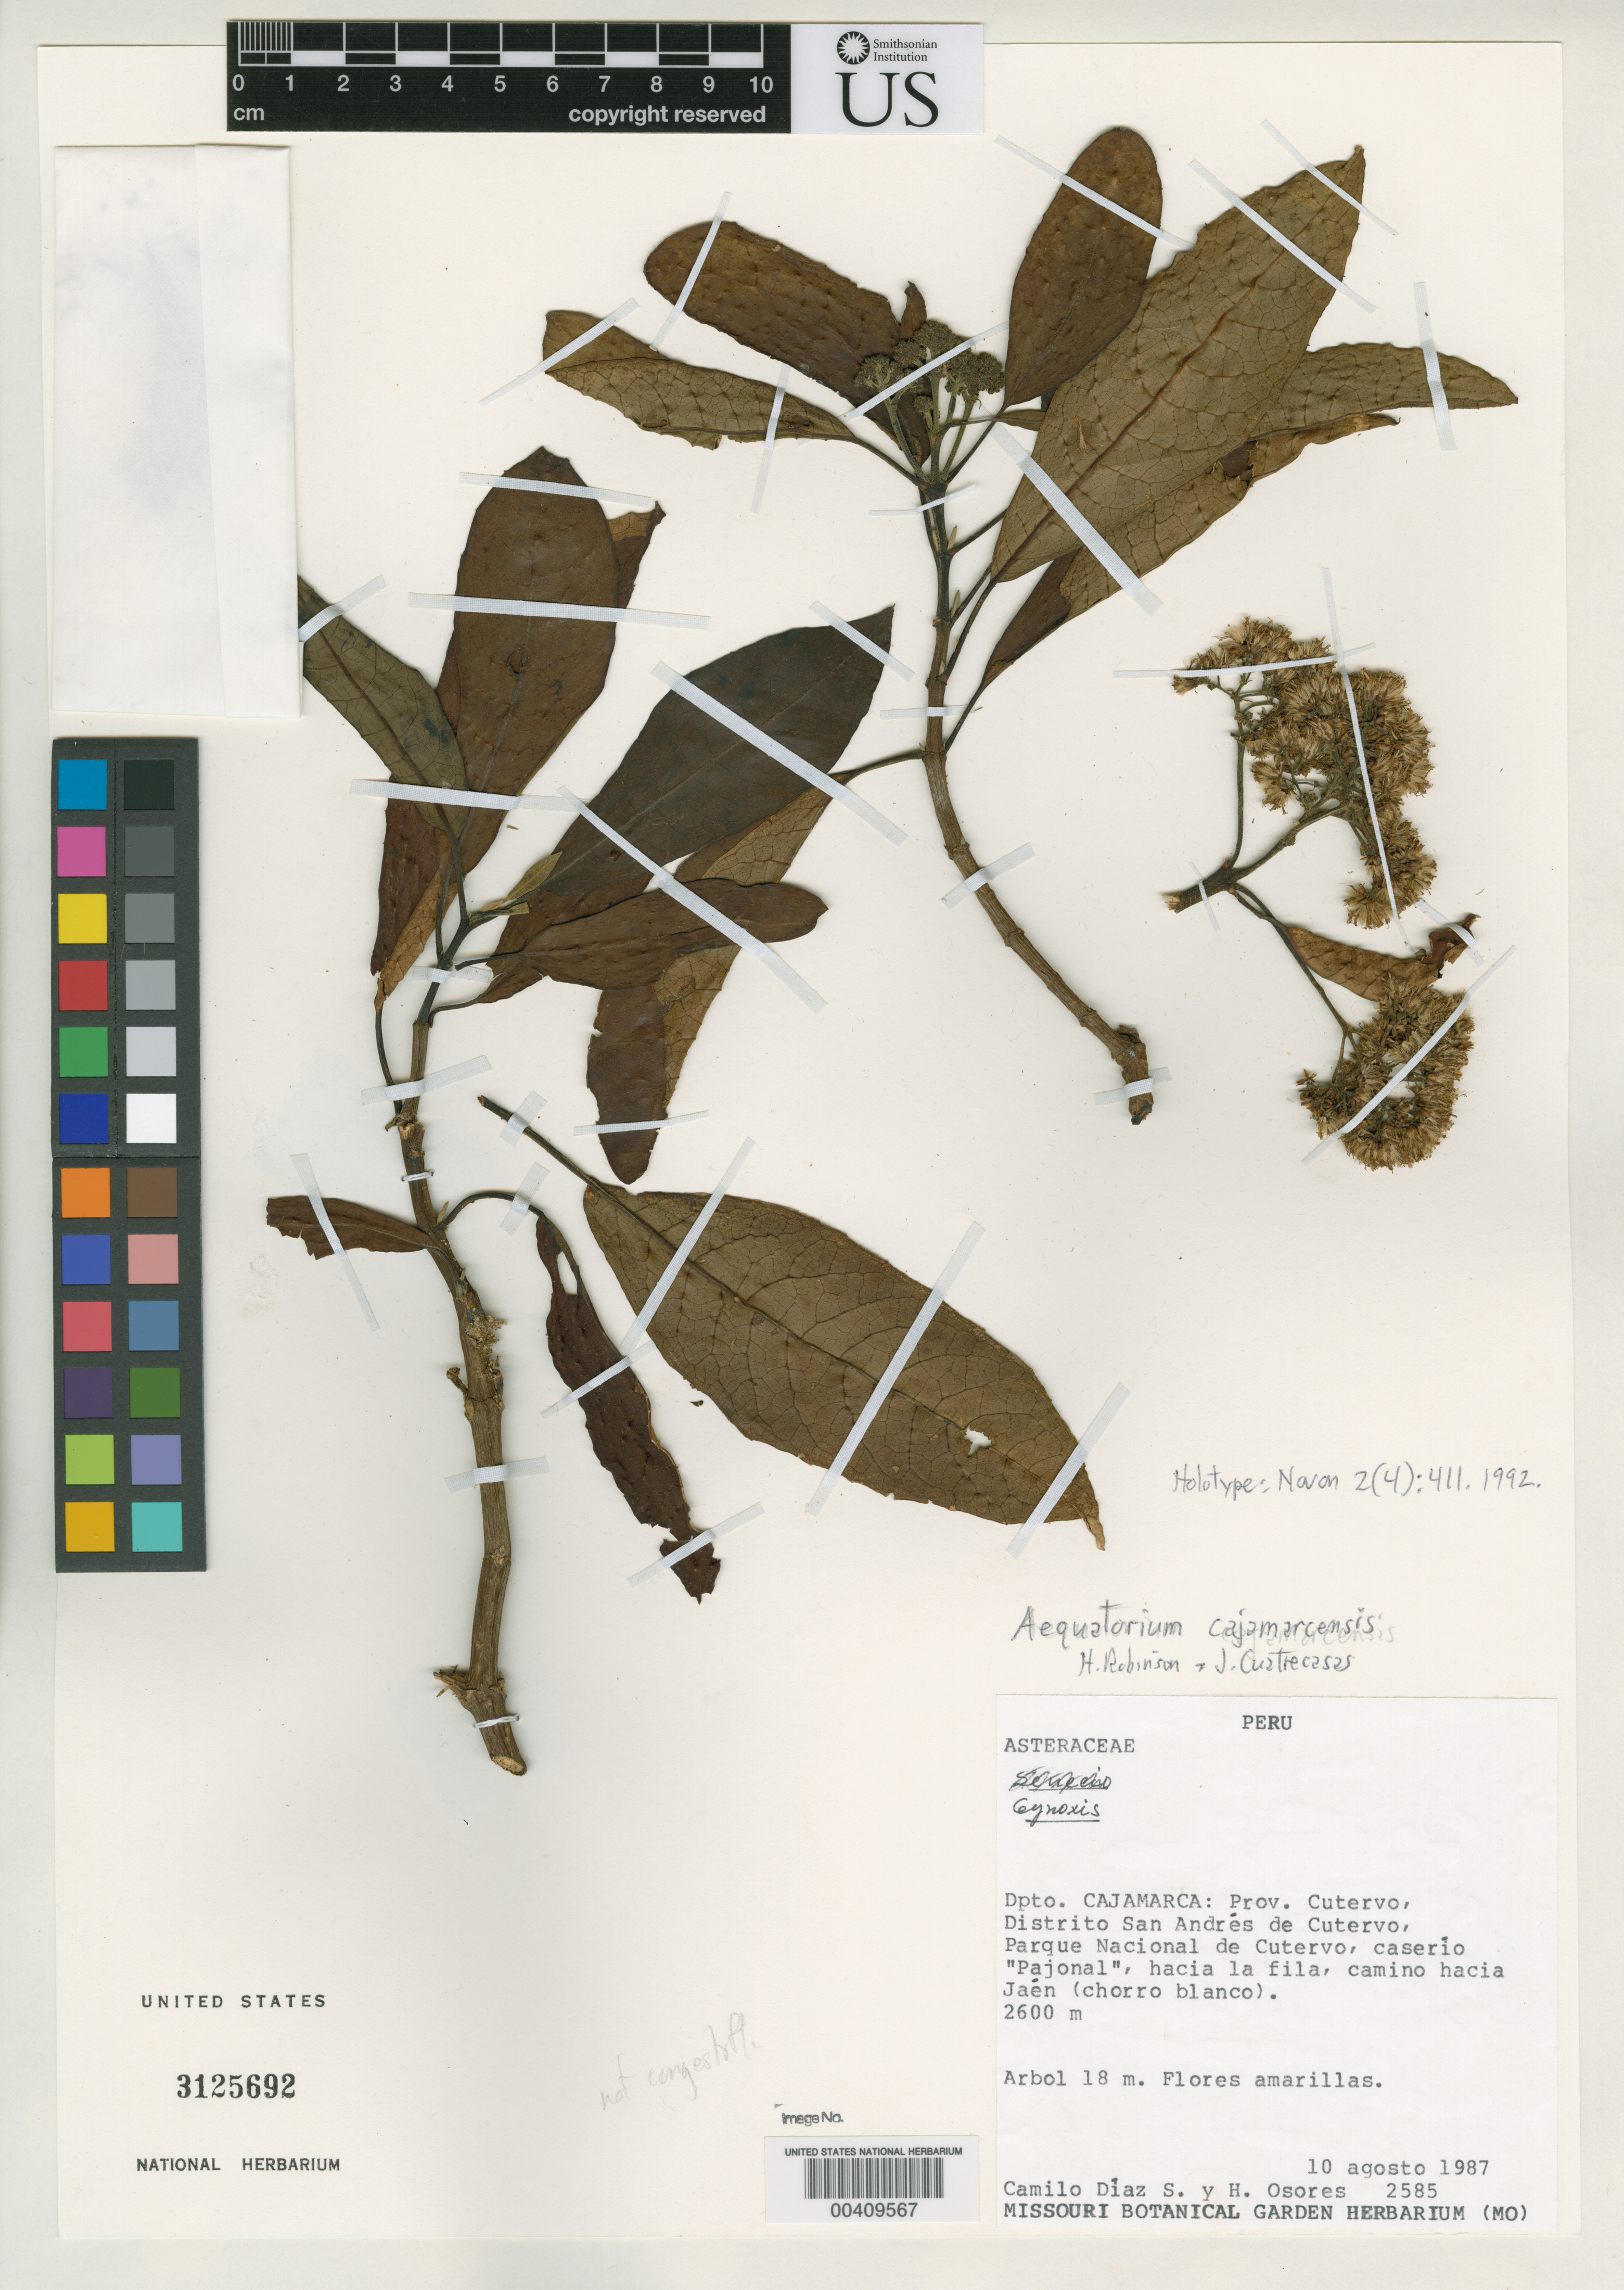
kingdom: Plantae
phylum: Tracheophyta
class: Magnoliopsida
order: Asterales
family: Asteraceae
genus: Aequatorium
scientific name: Aequatorium cajamarcense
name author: H. Rob. & Cuatrec.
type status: Holotype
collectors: C. Diaz Santibanez & H. Osores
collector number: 2585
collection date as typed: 10 Aug 1987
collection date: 1987-08-10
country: Peru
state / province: Cajamarca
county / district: Cutervo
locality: Distrito San Andrés de Cutervo, Parque Nacional de Cutervo, caserío "Pajonal", hacia La Fila, camino hacia Jaén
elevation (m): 2600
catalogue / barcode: US 3125692